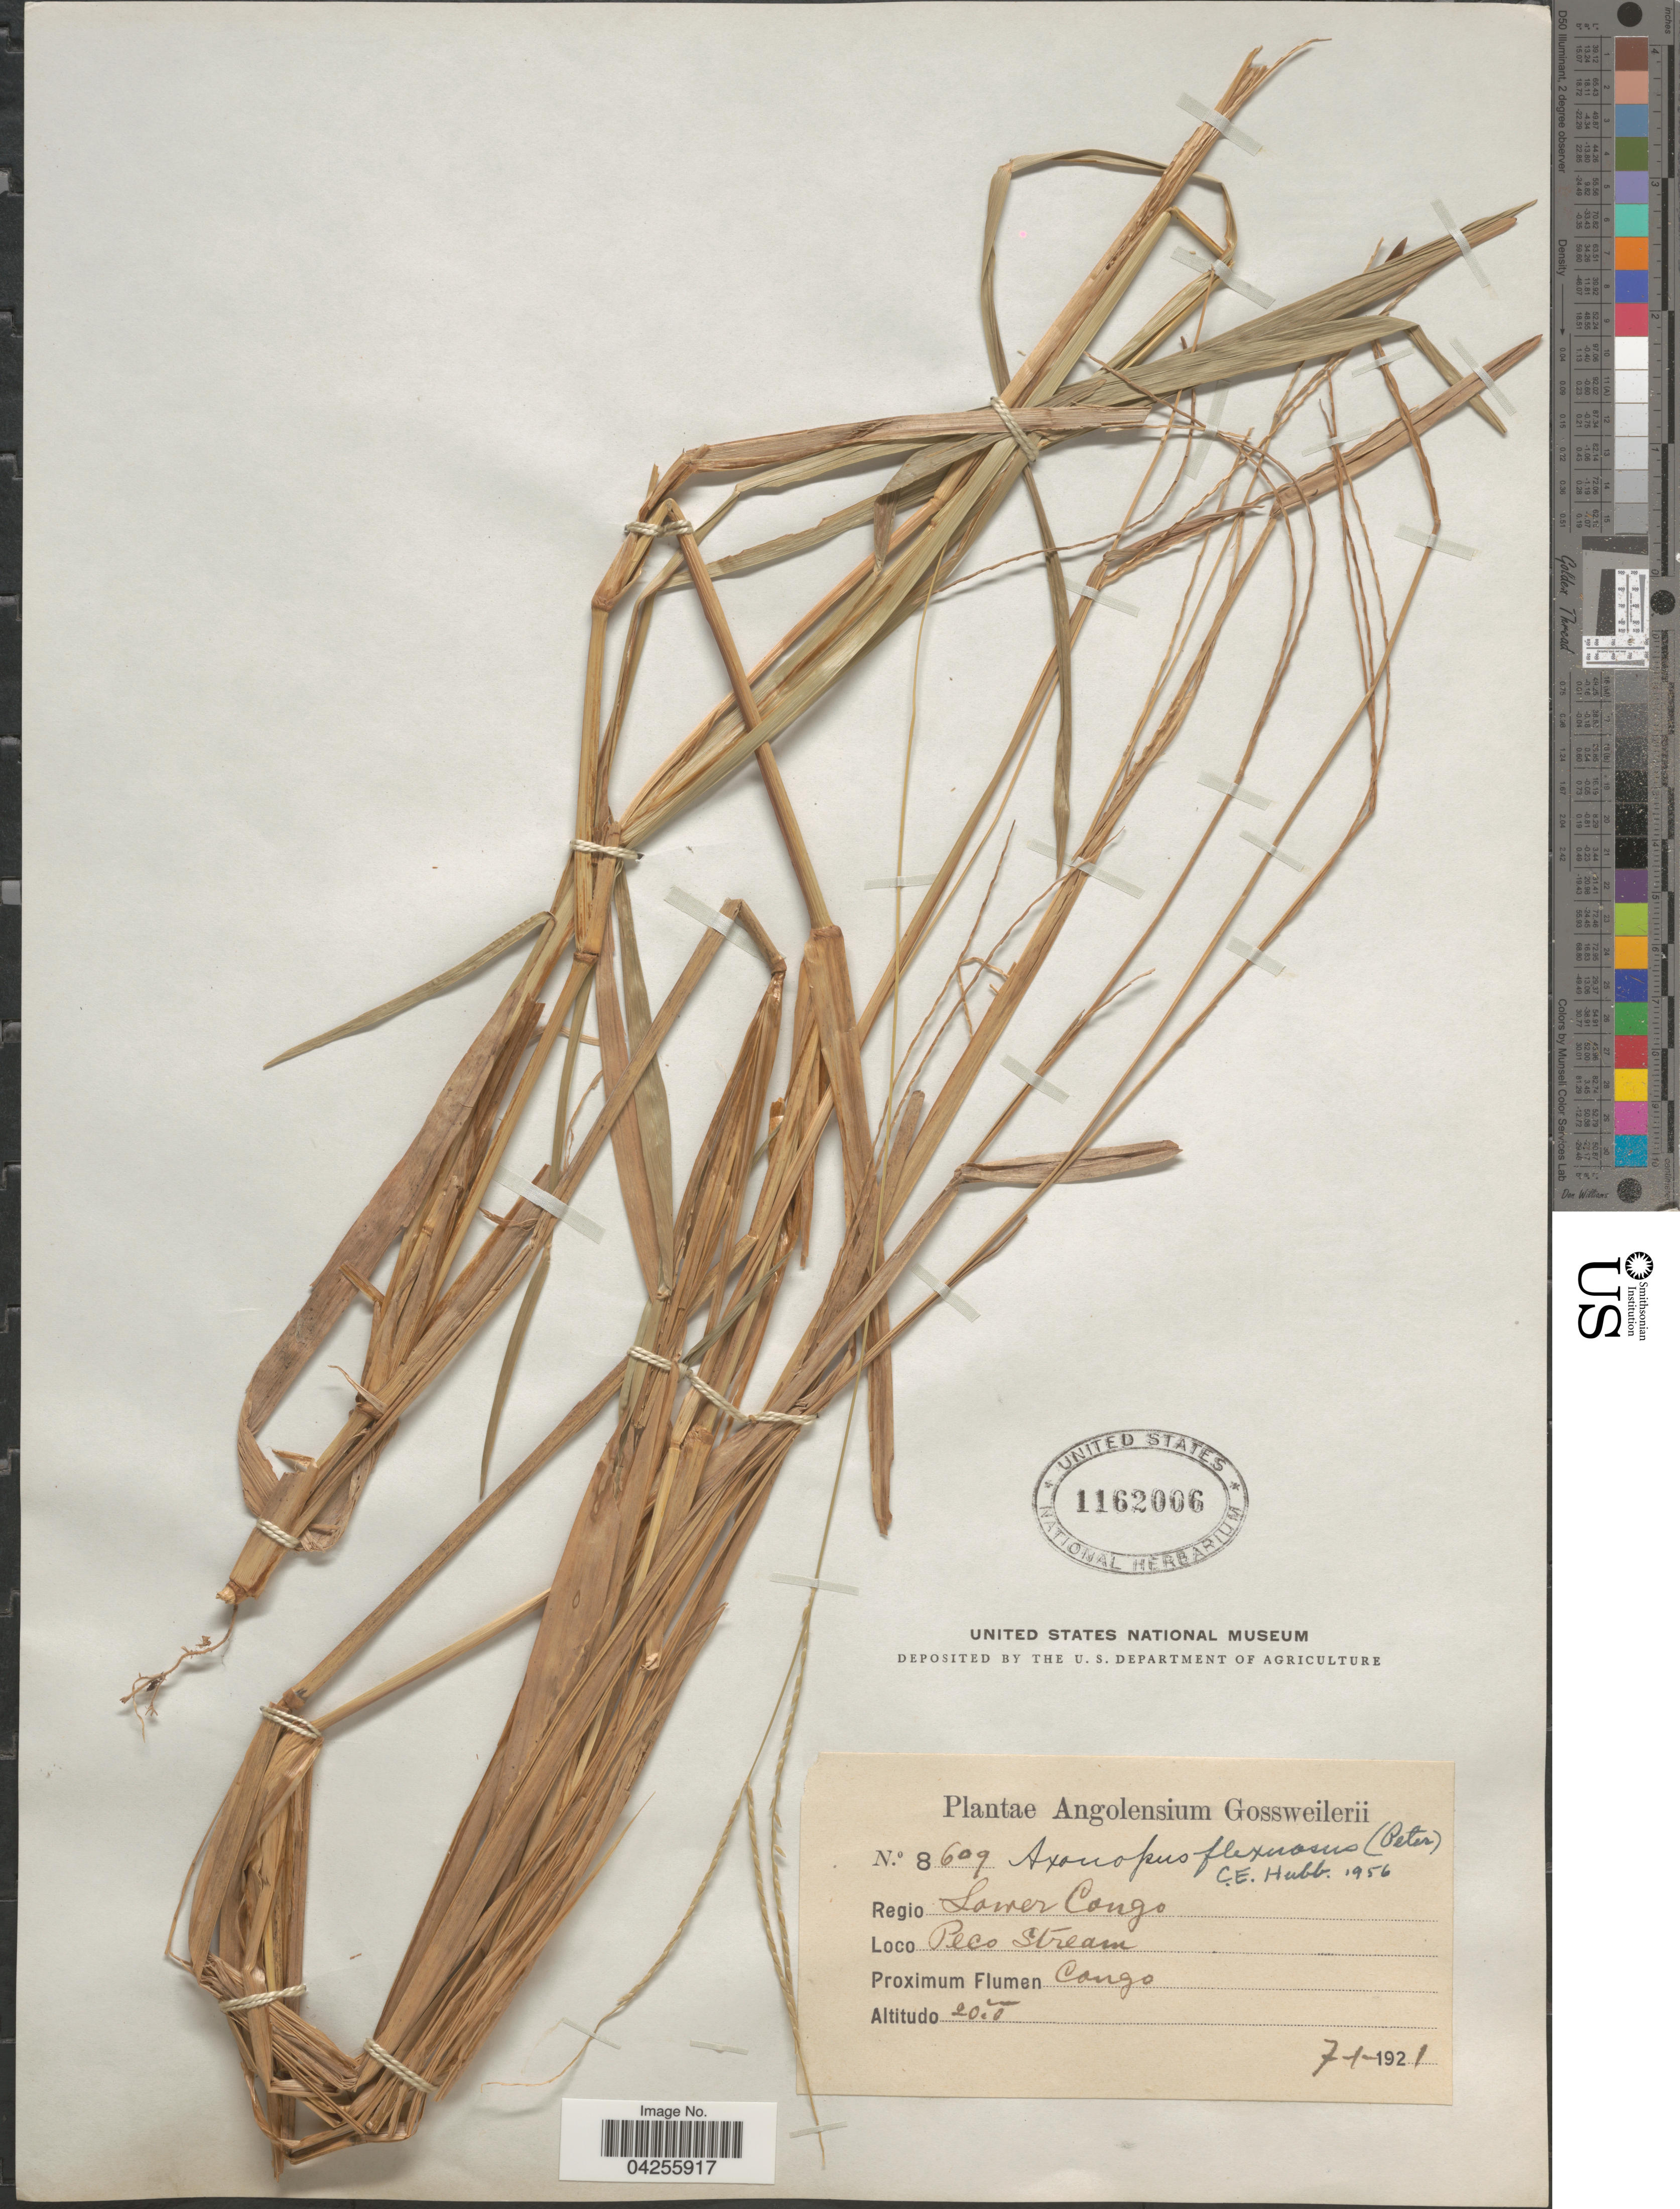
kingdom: Plantae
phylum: Tracheophyta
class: Liliopsida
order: Poales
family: Poaceae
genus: Axonopus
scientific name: Axonopus flexuosus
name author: (Peter) C. E. Hubb.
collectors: -. Gossweiler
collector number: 8609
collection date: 1921-01-07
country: Angola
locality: Agolensium. Regio Lower Congo. Peco stream. Proximum Flumen Congo.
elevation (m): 20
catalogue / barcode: US 1162006